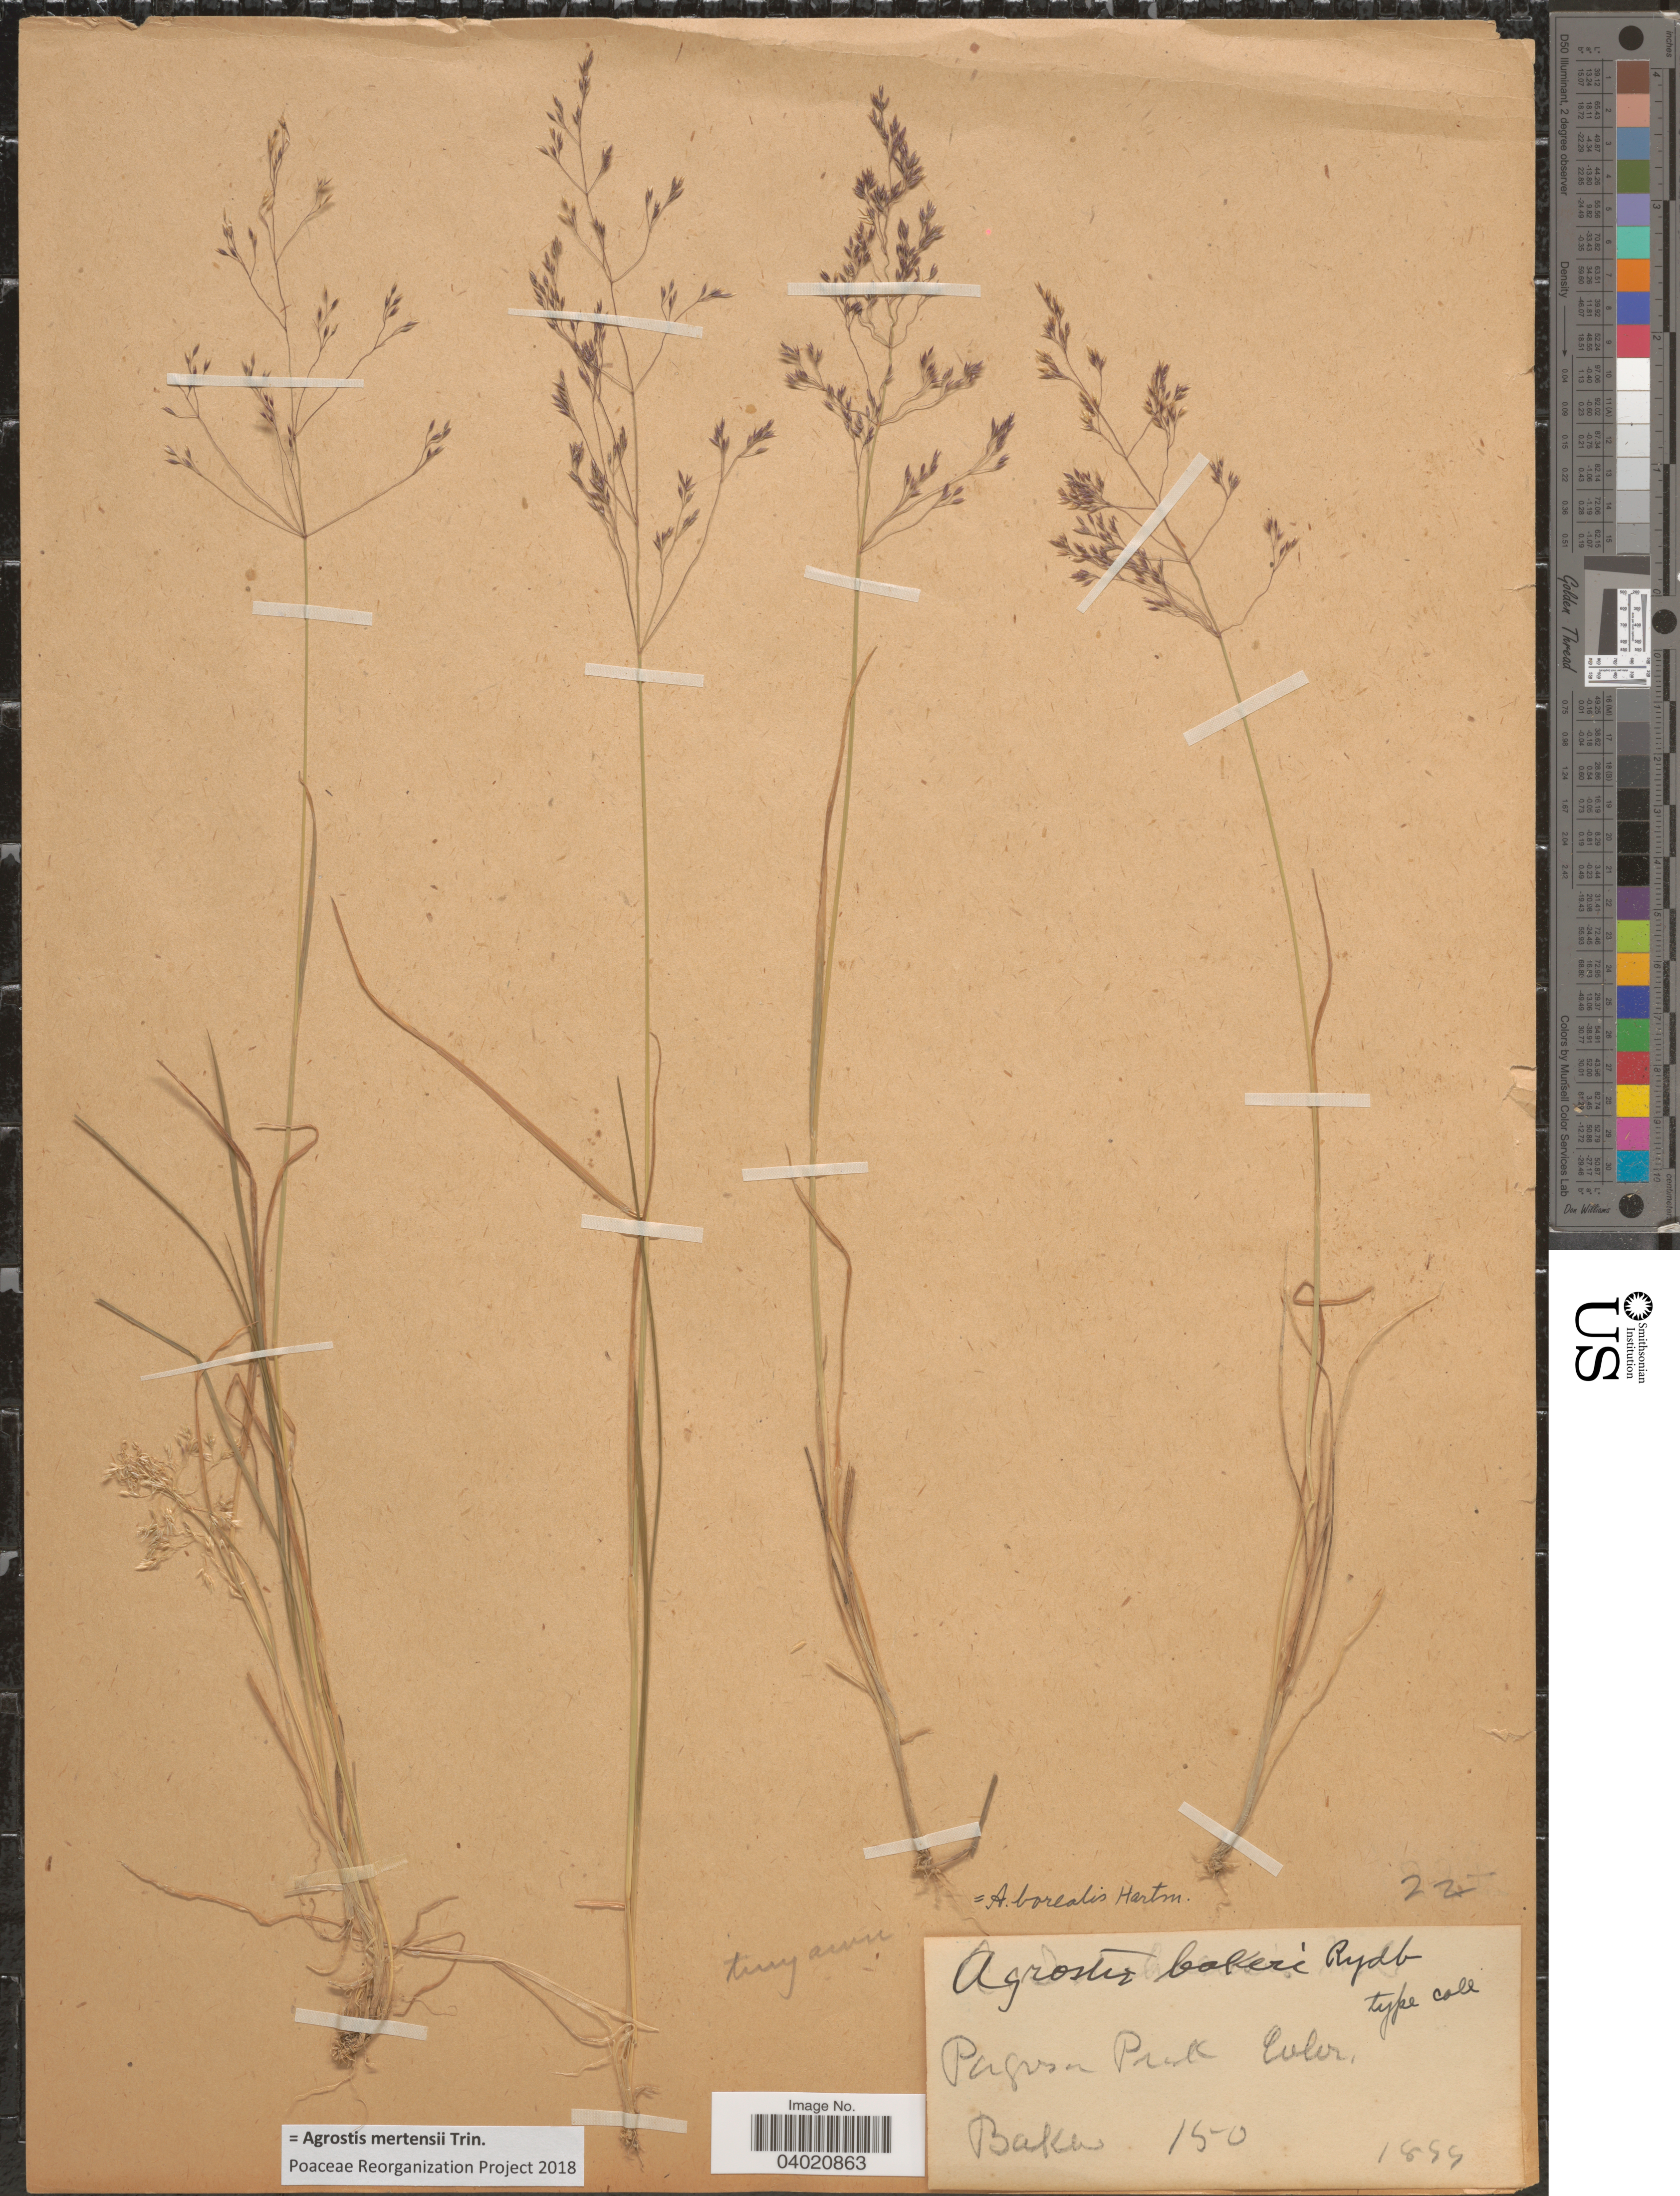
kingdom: Plantae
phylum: Tracheophyta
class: Liliopsida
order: Poales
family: Poaceae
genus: Agrostis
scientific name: Agrostis mertensii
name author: Trin.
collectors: -- Baker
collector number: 150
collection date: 1899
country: United States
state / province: Colorado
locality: Pagosa Park.